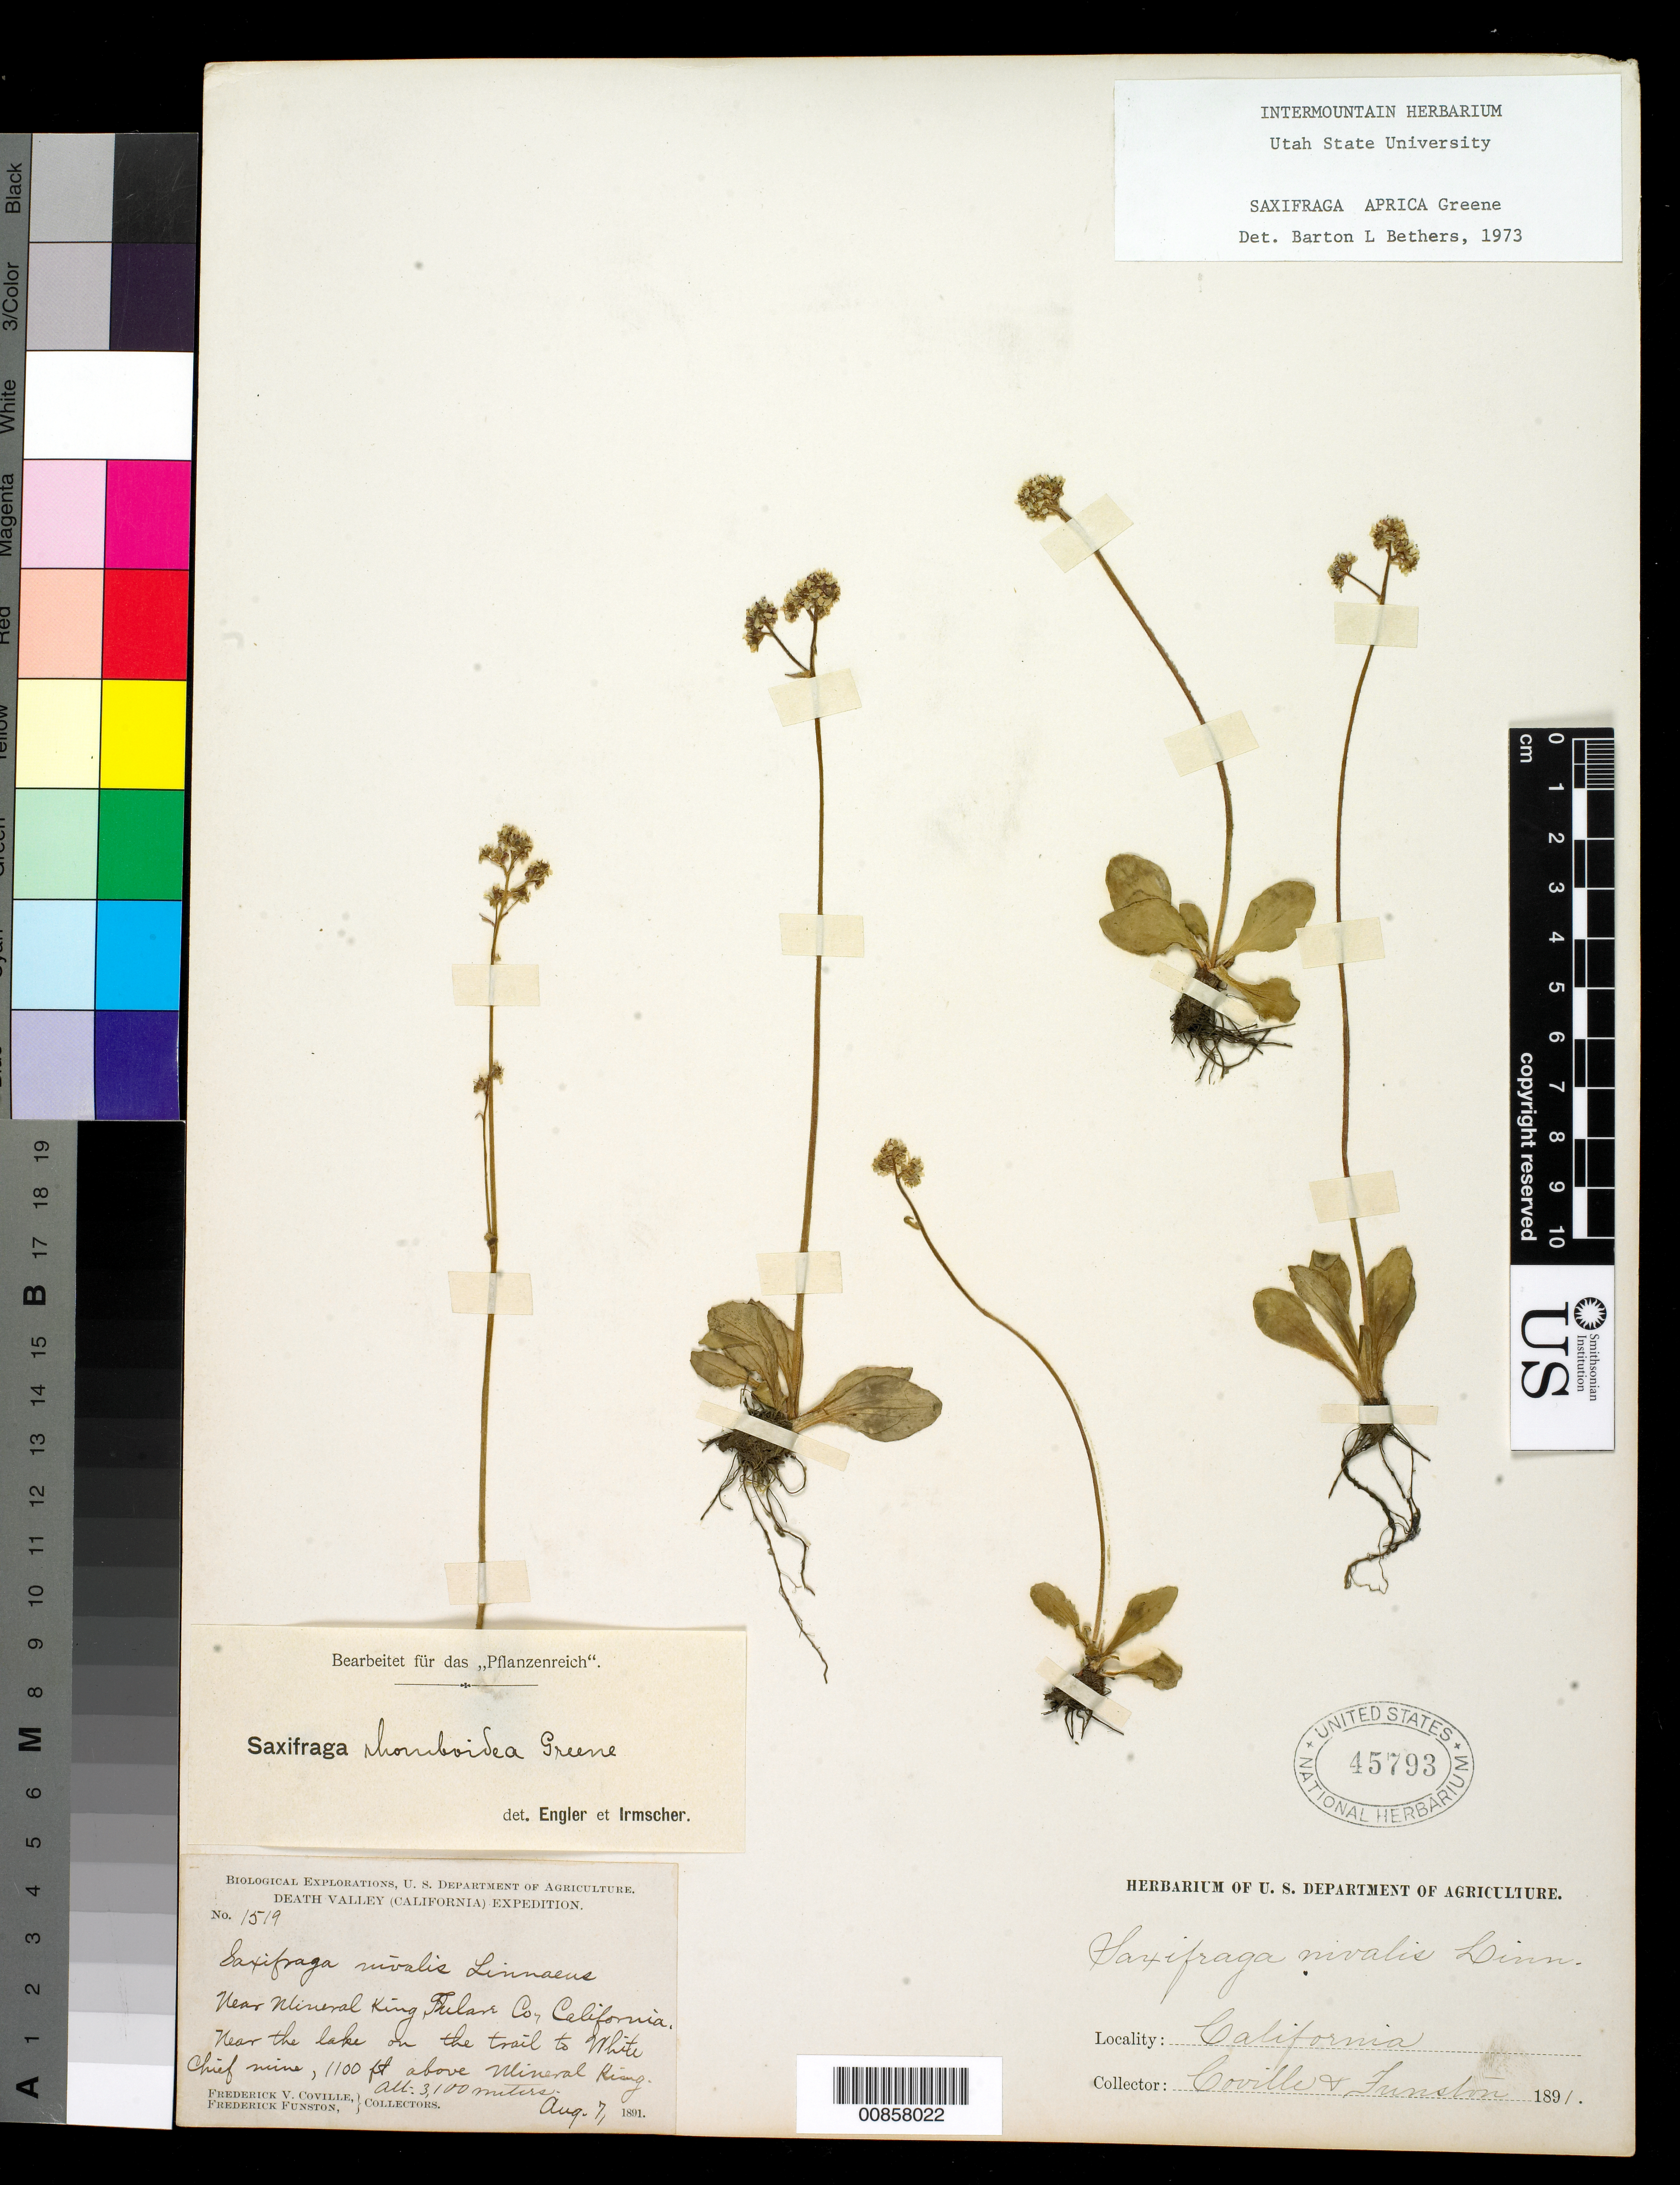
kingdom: Plantae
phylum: Tracheophyta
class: Magnoliopsida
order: Saxifragales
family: Saxifragaceae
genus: Micranthes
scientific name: Micranthes aprica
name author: (Greene) Small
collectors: F. V. Coville & F. Funston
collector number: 1519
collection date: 1891-08-07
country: United States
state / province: California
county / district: Tulare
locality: Near Mineral King, near the lake on the trail to White Chief Mine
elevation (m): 335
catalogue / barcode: US 45793